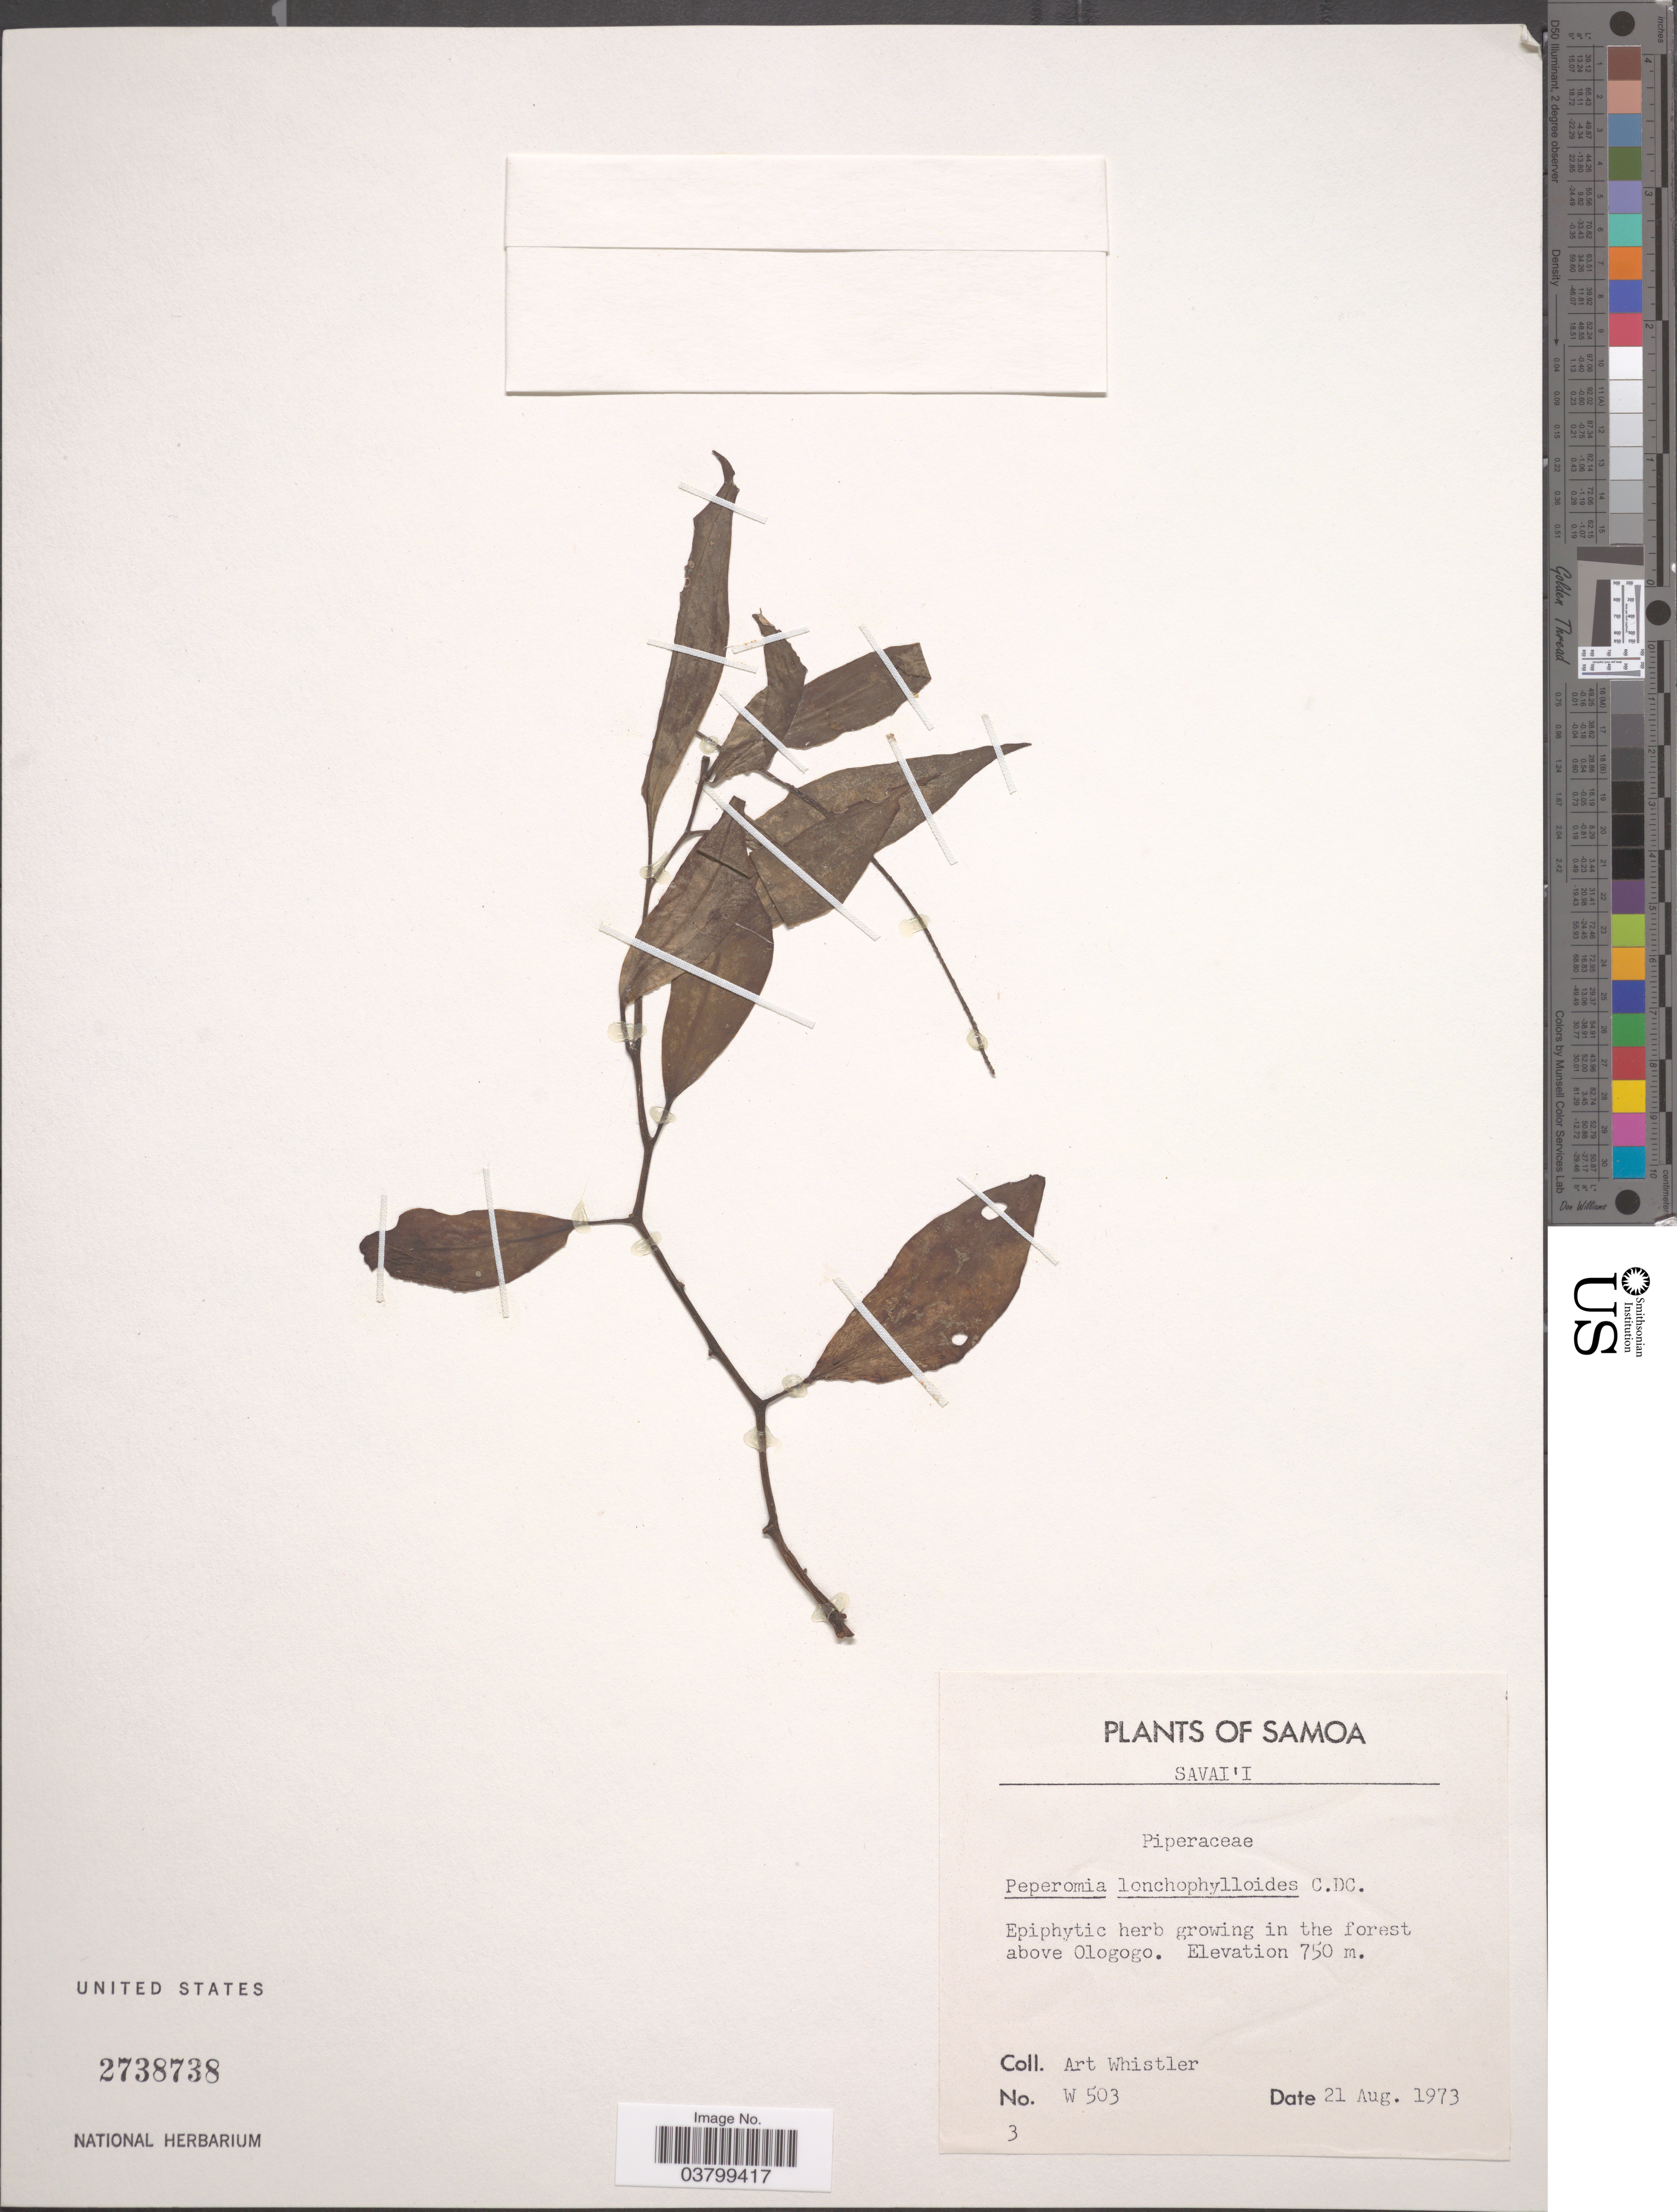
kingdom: Plantae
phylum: Tracheophyta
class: Magnoliopsida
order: Piperales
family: Piperaceae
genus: Peperomia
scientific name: Peperomia lonchophylloides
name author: C. DC.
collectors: A. Whistler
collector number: W503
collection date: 1973-08-21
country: Samoa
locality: Samoa. Sava'i. In the forest above Ologogo.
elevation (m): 750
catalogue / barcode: US 2738738